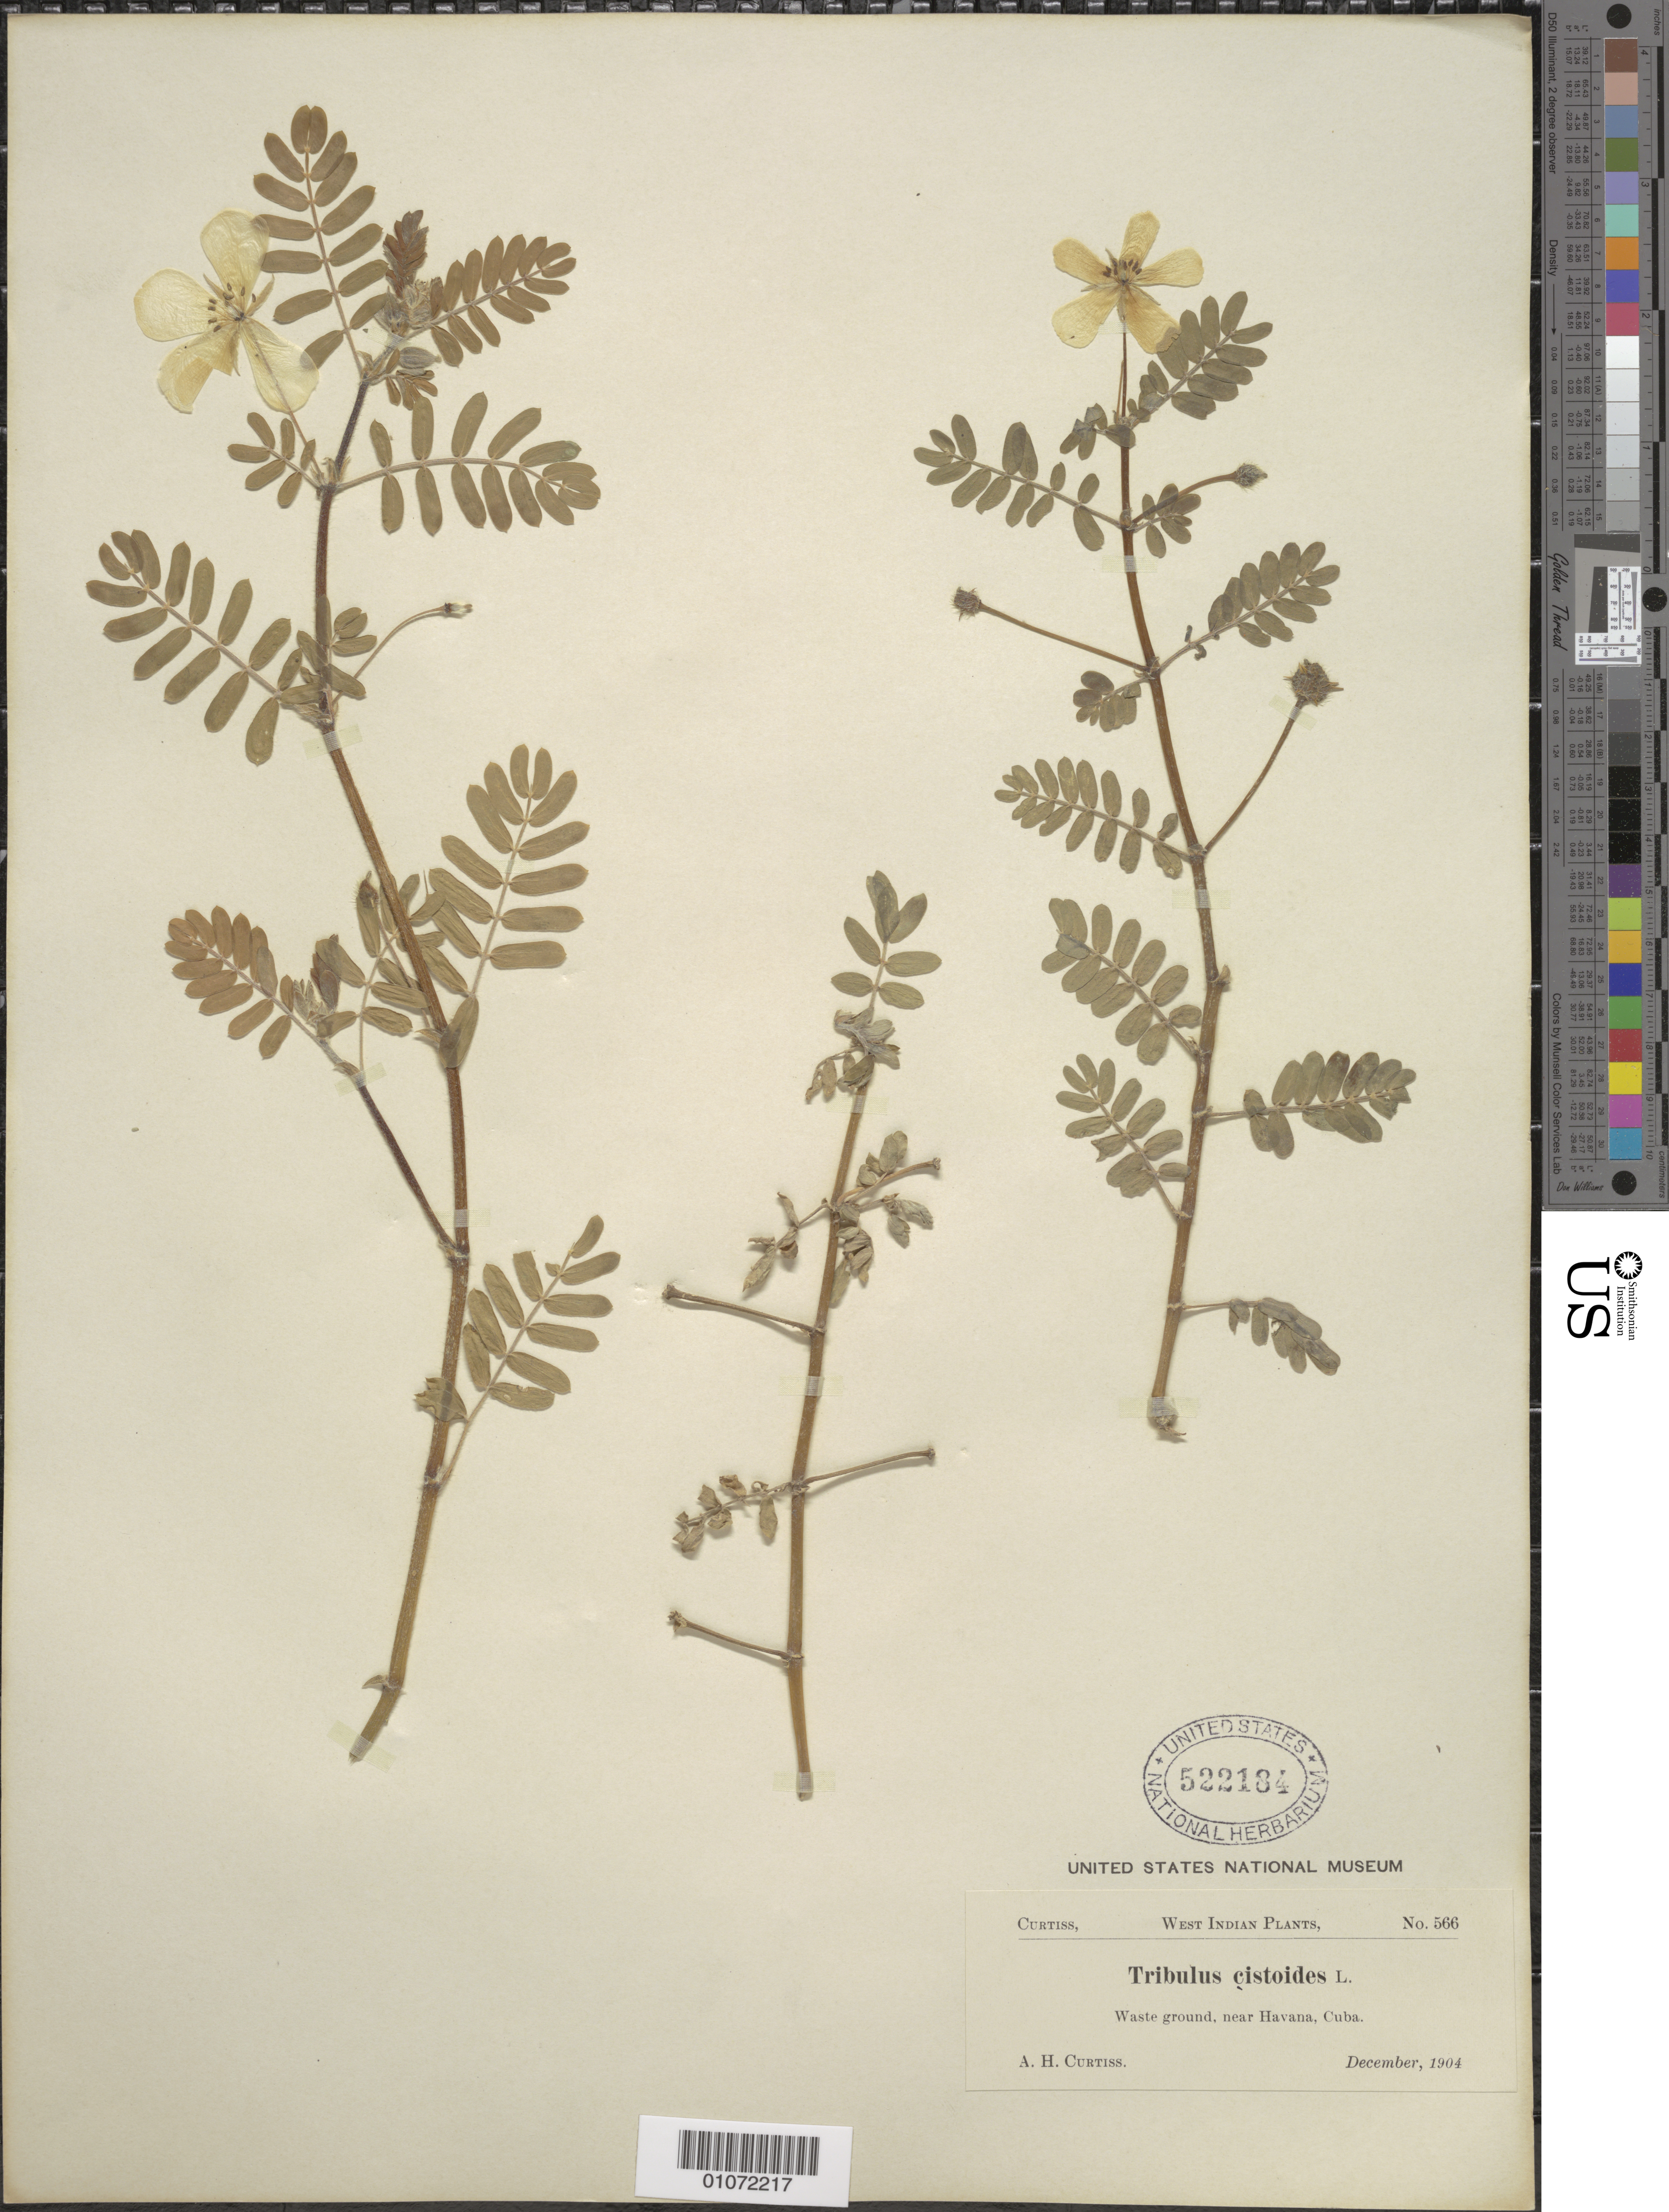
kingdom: Plantae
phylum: Tracheophyta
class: Magnoliopsida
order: Zygophyllales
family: Zygophyllaceae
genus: Tribulus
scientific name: Tribulus cistoides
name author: L.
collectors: A. H. Curtiss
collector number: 566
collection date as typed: Dec 1904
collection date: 1904-12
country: Cuba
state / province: La Habana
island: Cuba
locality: waste ground; near Havana, Cuba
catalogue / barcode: US 522184